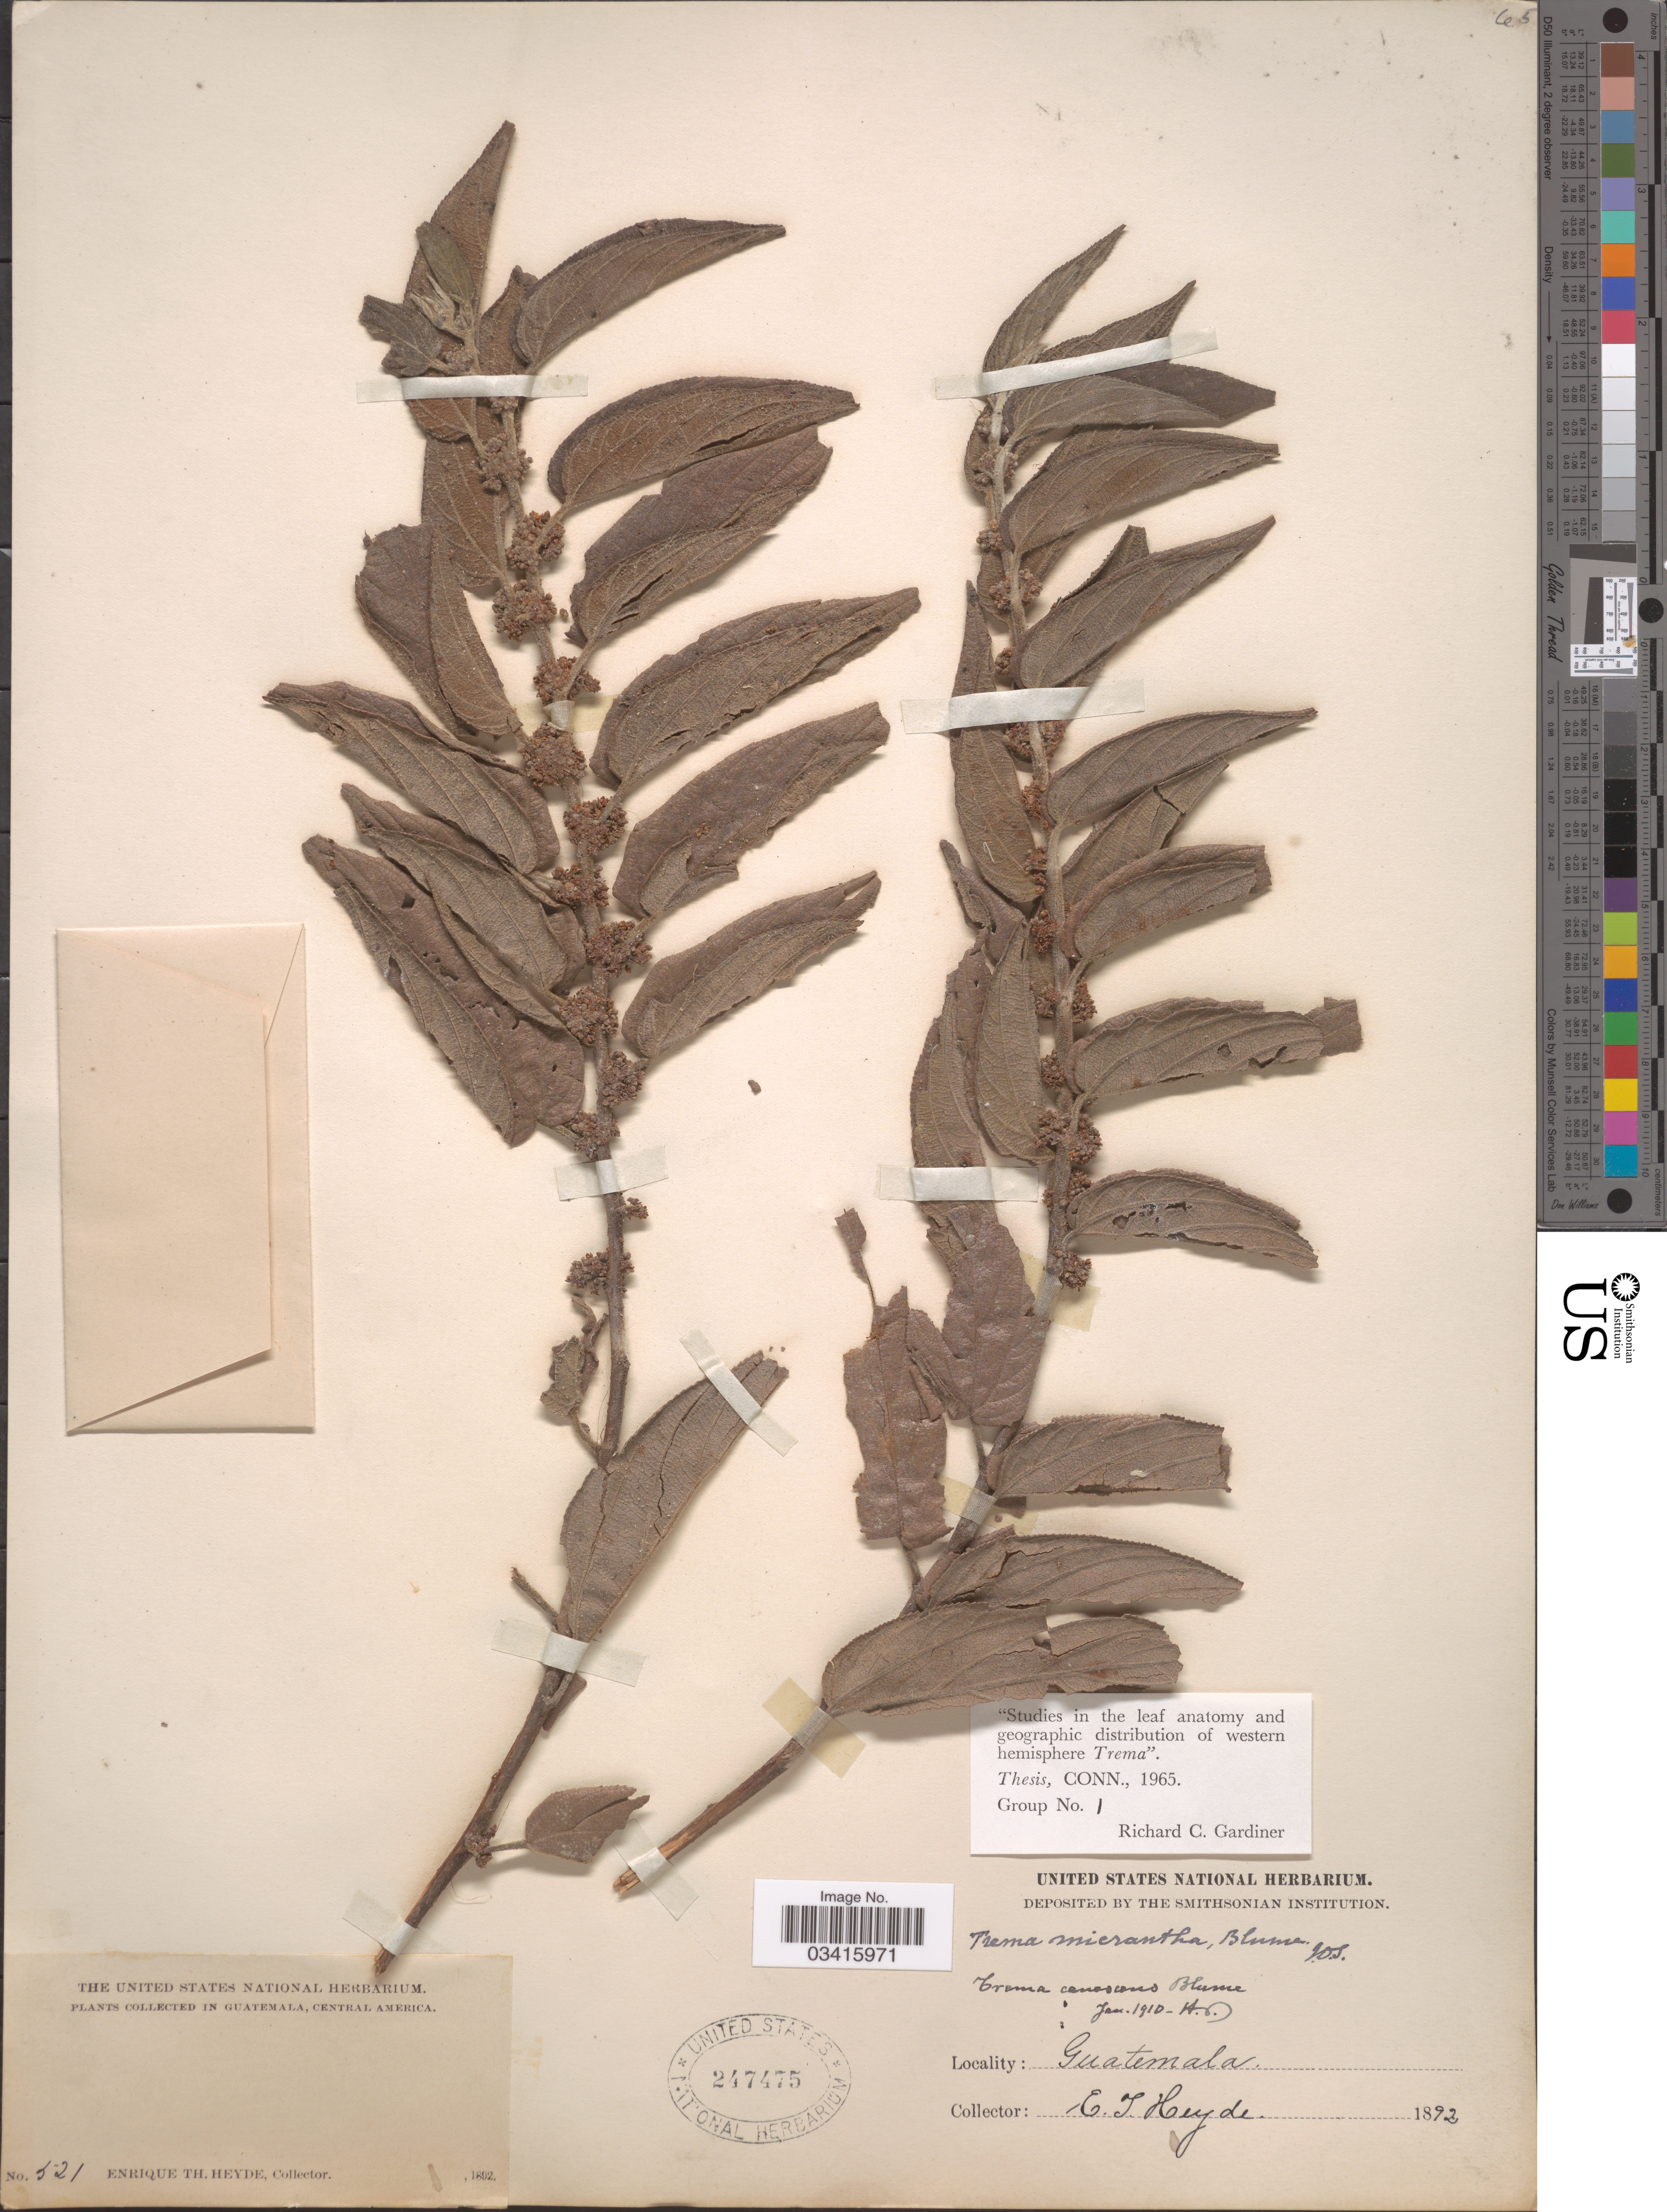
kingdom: Plantae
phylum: Tracheophyta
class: Magnoliopsida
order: Rosales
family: Cannabaceae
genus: Trema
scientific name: Trema micranthum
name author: (L.) Blume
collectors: E. T. Heyde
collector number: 521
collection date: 1892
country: Guatemala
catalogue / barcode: US 247475